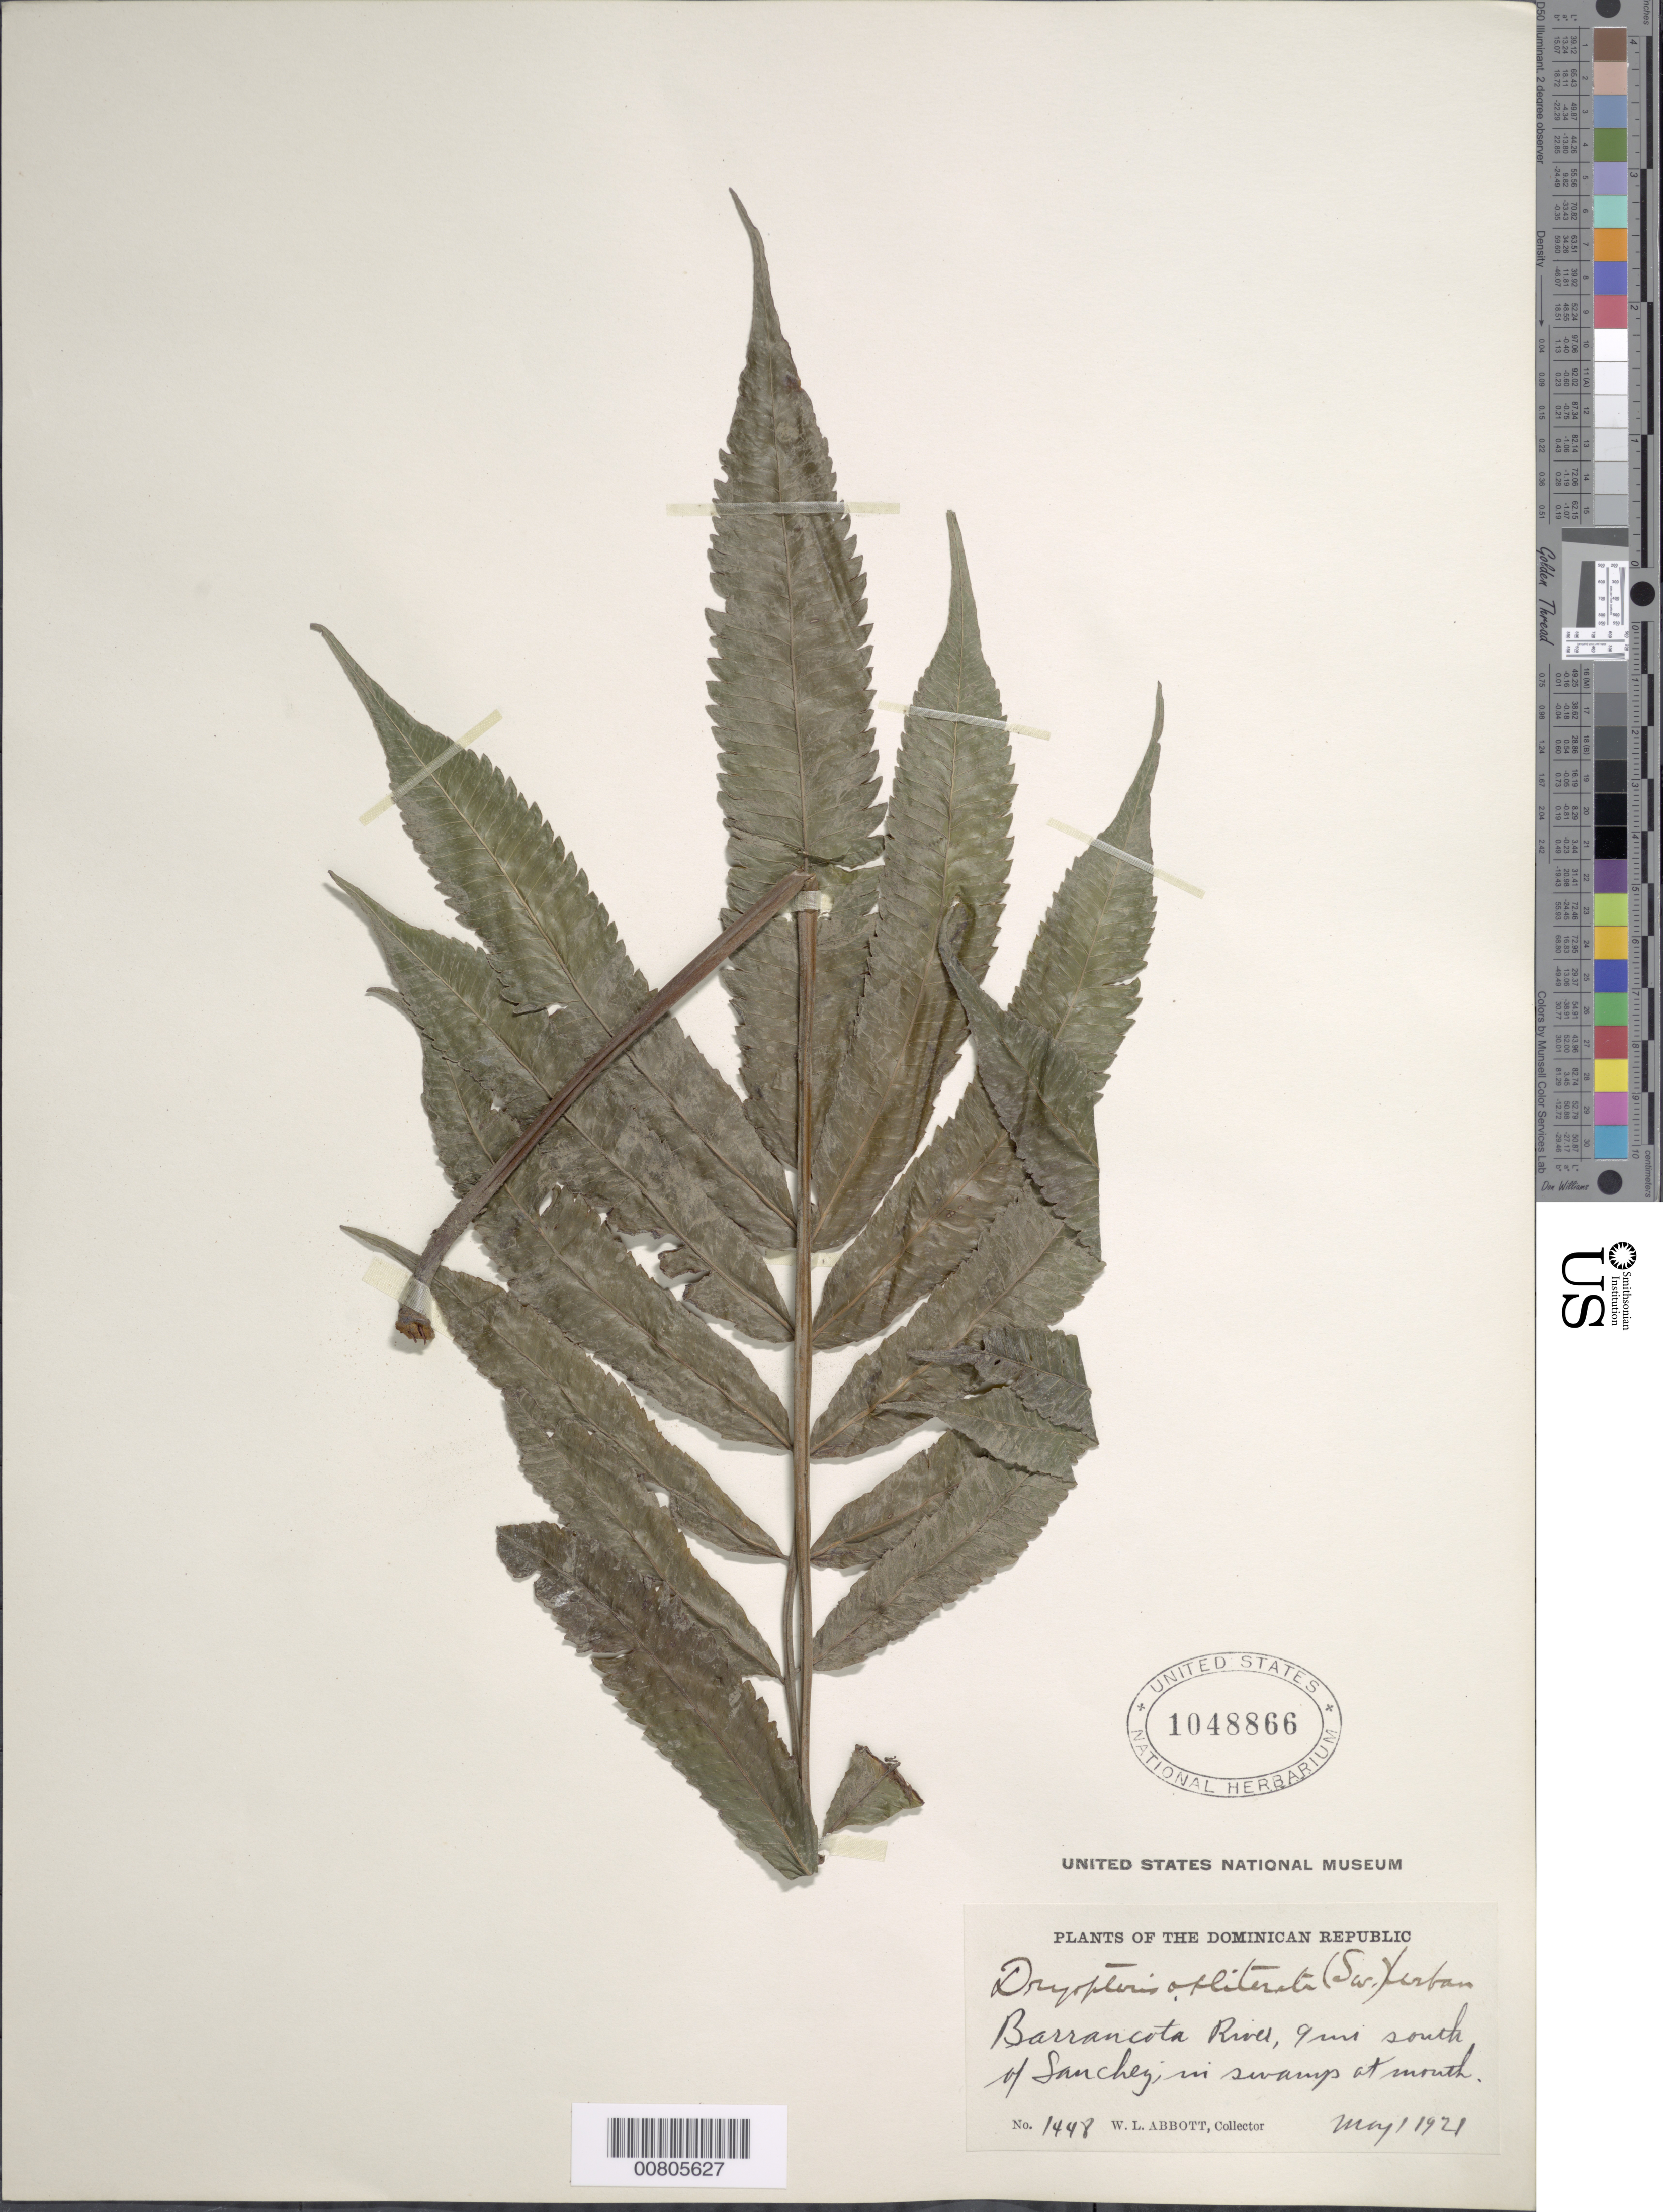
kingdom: Plantae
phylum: Tracheophyta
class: Polypodiopsida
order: Polypodiales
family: Thelypteridaceae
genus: Goniopteris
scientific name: Goniopteris obliterata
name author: (Sw.) C. Presl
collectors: W. L. Abbott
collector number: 1448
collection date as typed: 01 May 1921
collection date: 1921-05-01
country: Dominican Republic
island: Hispaniola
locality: Sánchez, 9 miles S on Barrancota R.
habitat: Swamp at mouth of river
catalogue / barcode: US 1048866